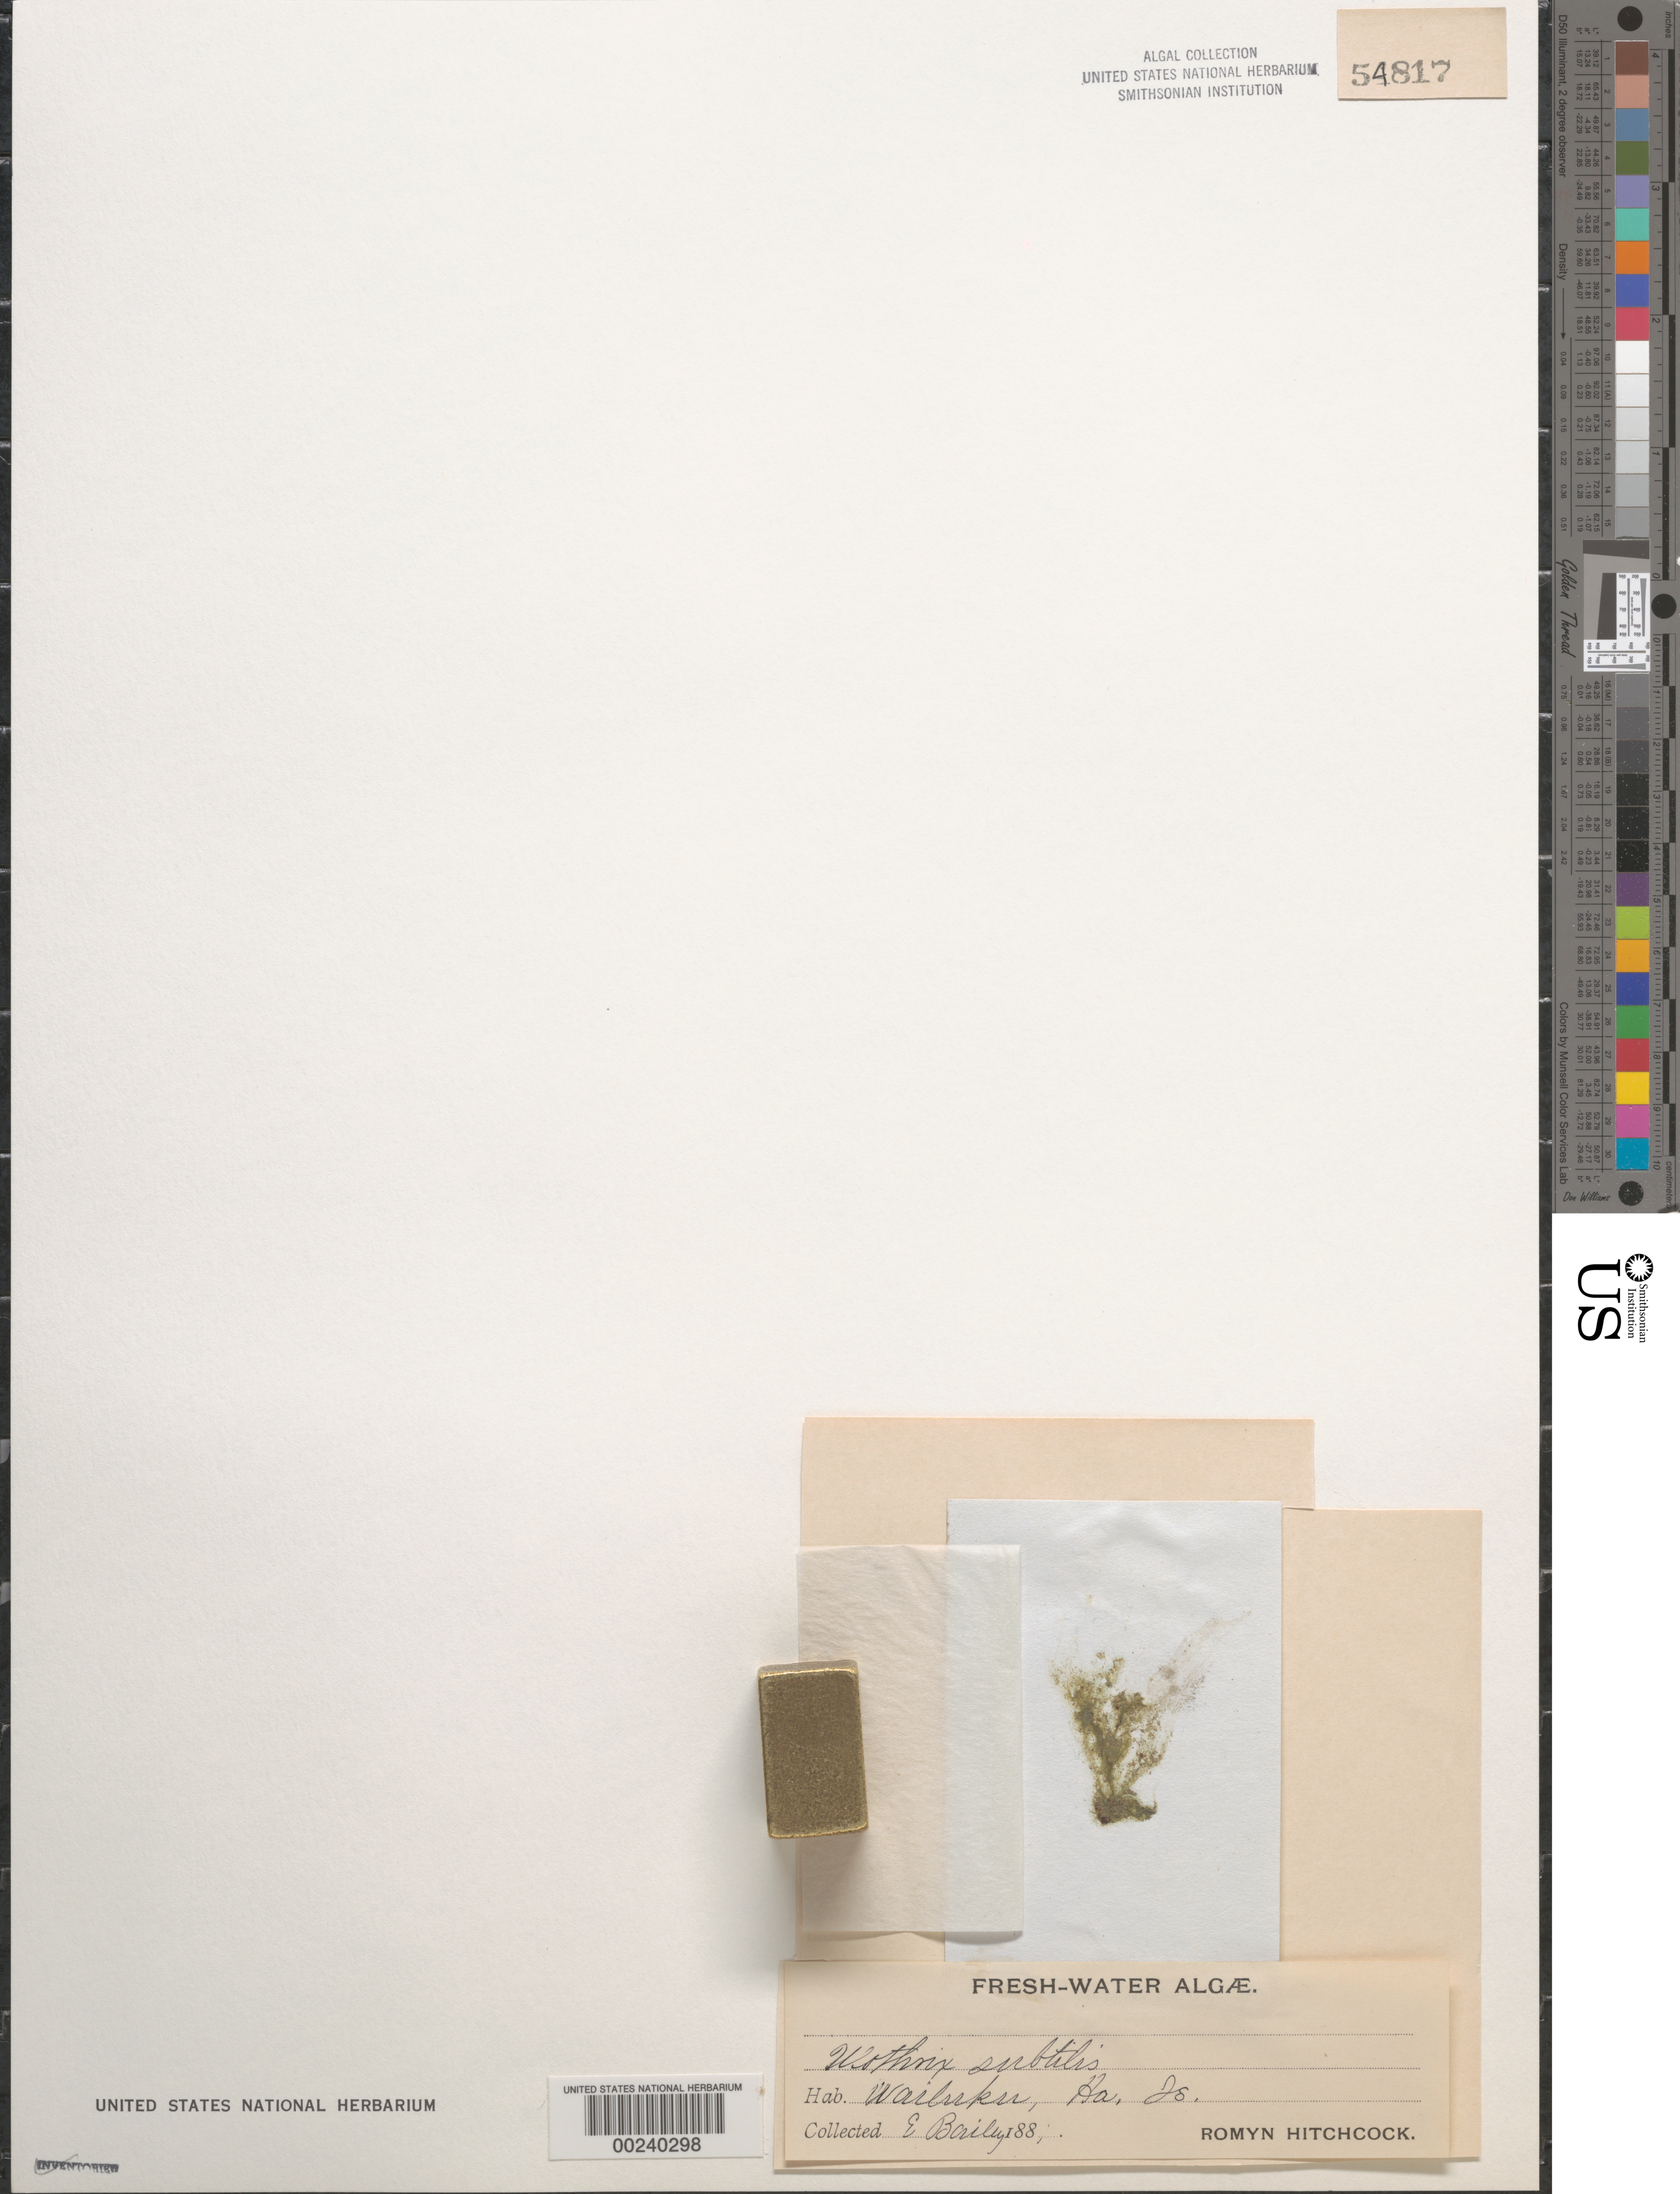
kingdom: Plantae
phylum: Chlorophyta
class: Ulvophyceae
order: Ulotrichales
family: Ulotrichaceae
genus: Ulothrix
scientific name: Ulothrix subtilis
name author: Kütz.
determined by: Hitchcock, R.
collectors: E. Bailey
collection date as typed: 188-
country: United States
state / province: Hawaii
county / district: Maui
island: Maui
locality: Wailuku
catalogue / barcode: US 54817